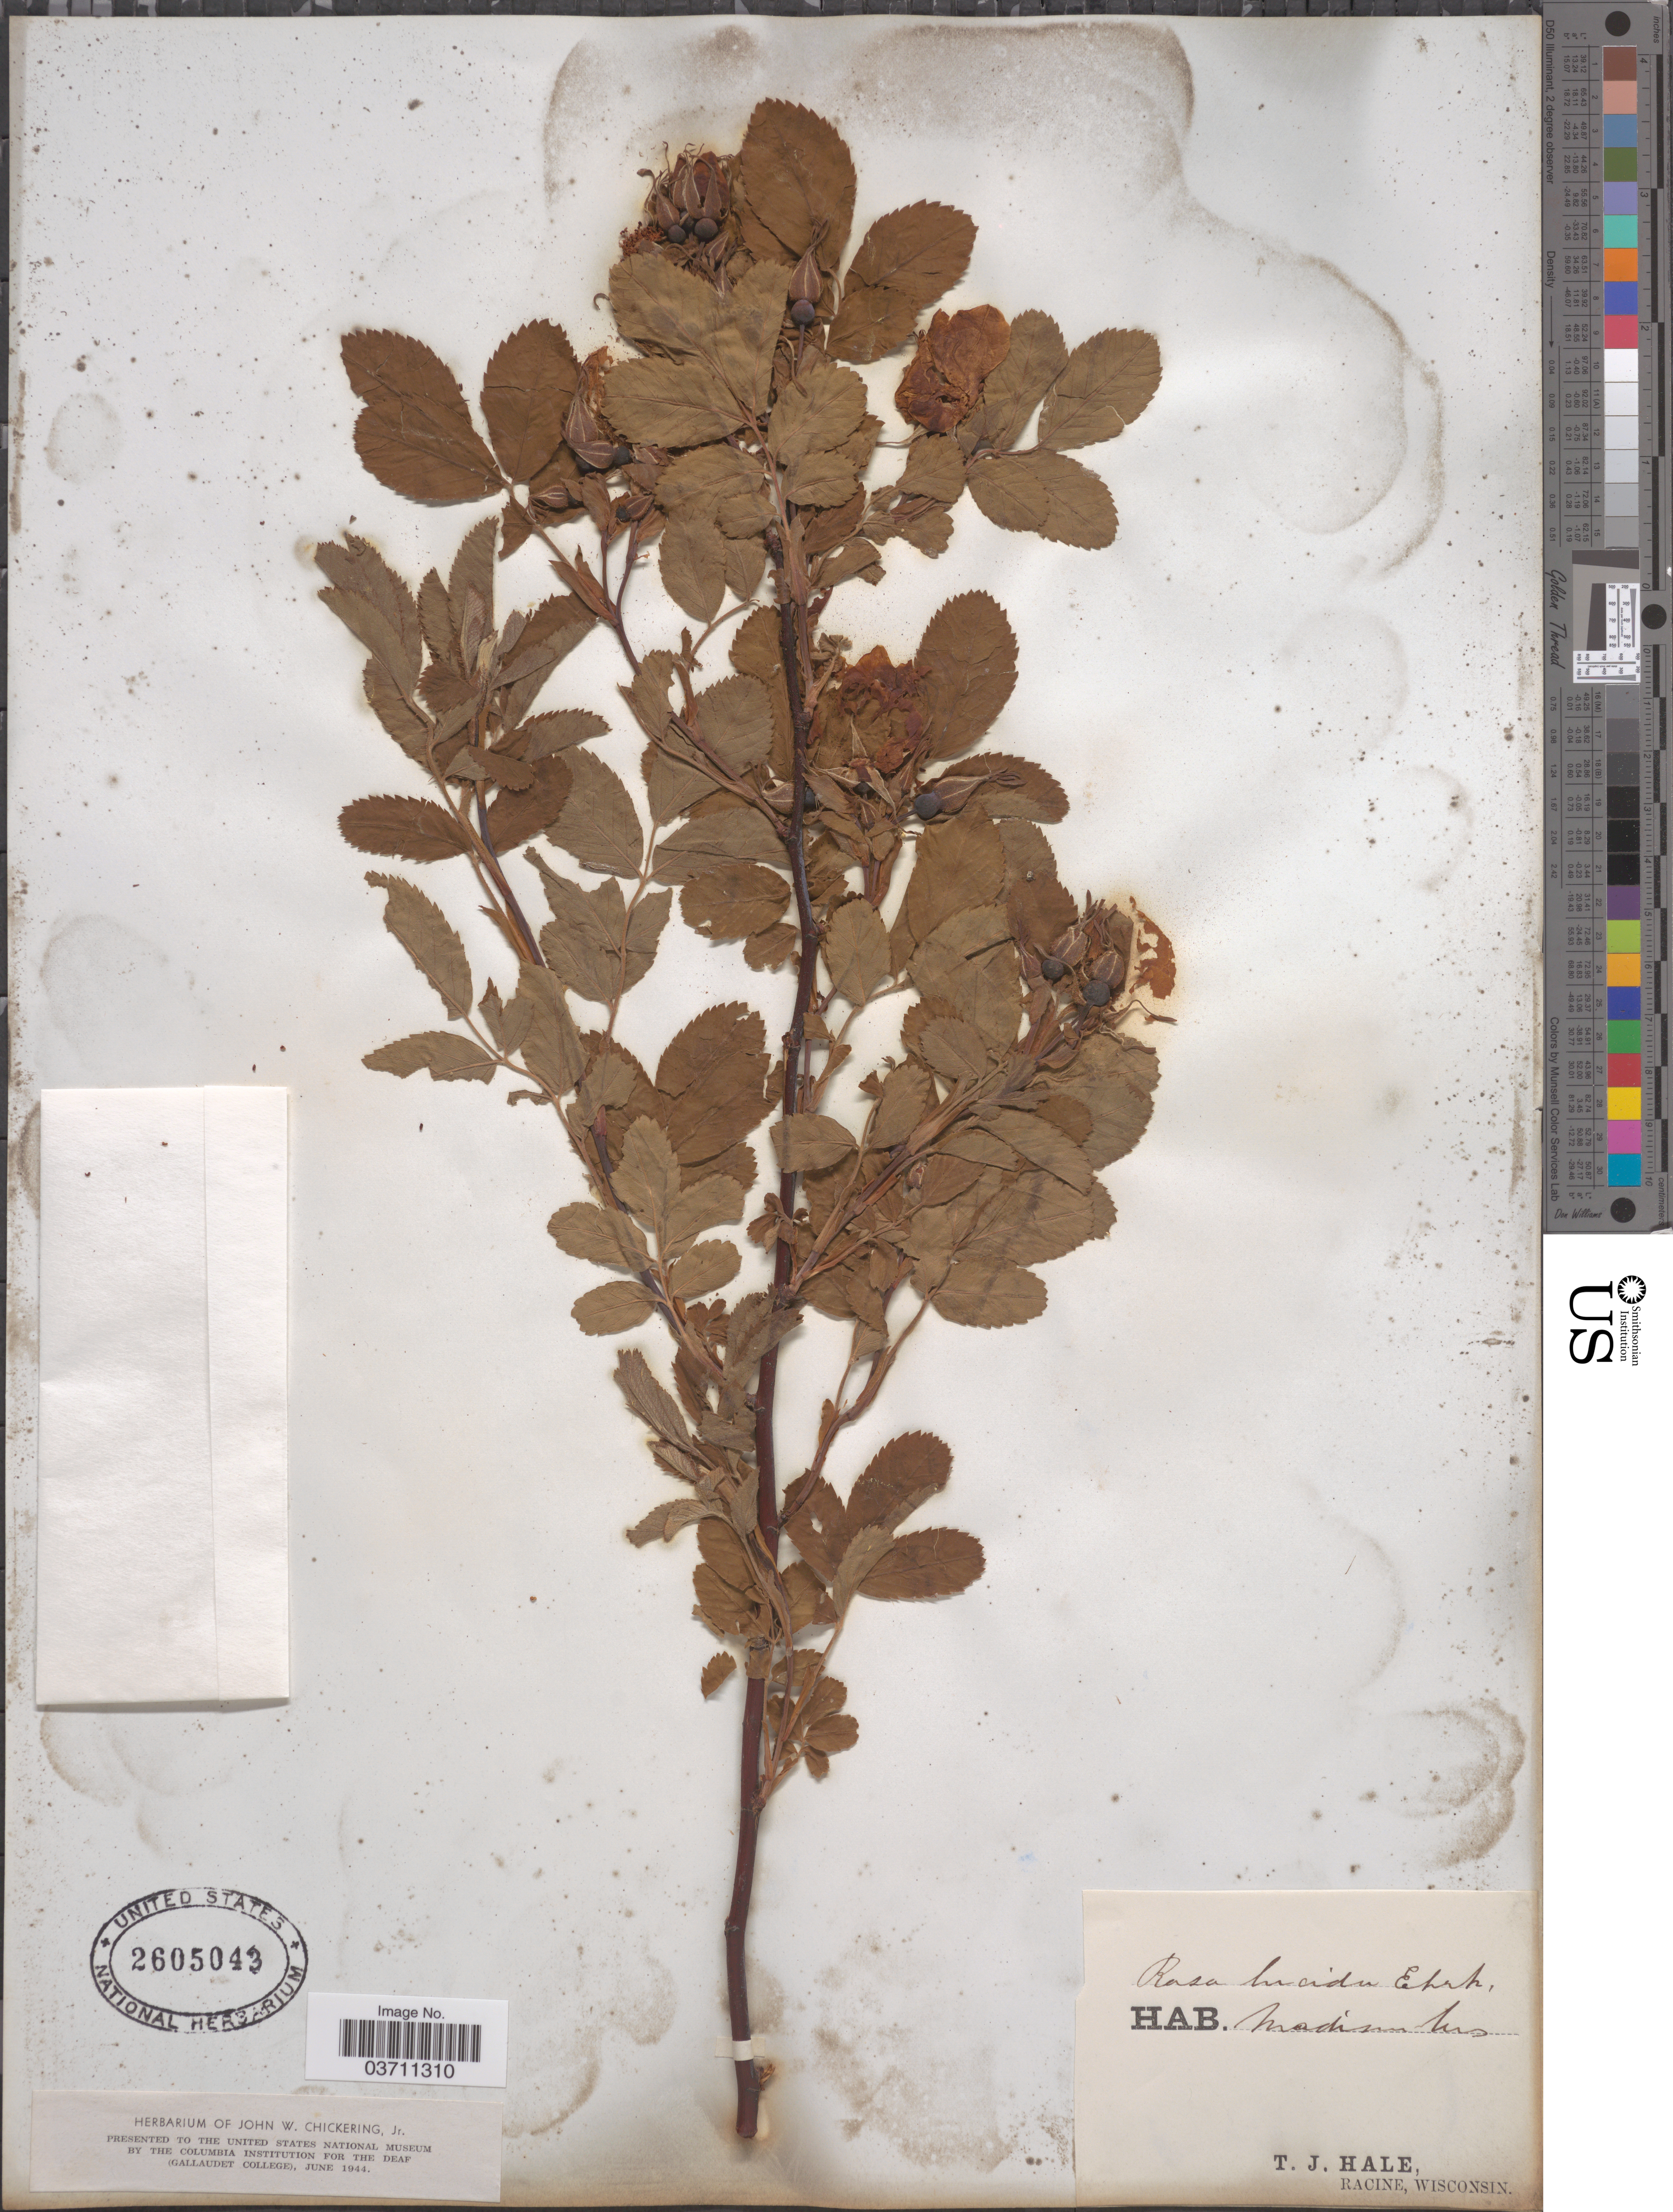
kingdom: Plantae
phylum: Tracheophyta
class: Magnoliopsida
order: Rosales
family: Rosaceae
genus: Rosa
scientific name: Rosa lucida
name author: Meehan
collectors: T. Hale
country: United States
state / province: Wisconsin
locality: Madison.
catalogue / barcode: US 2605043